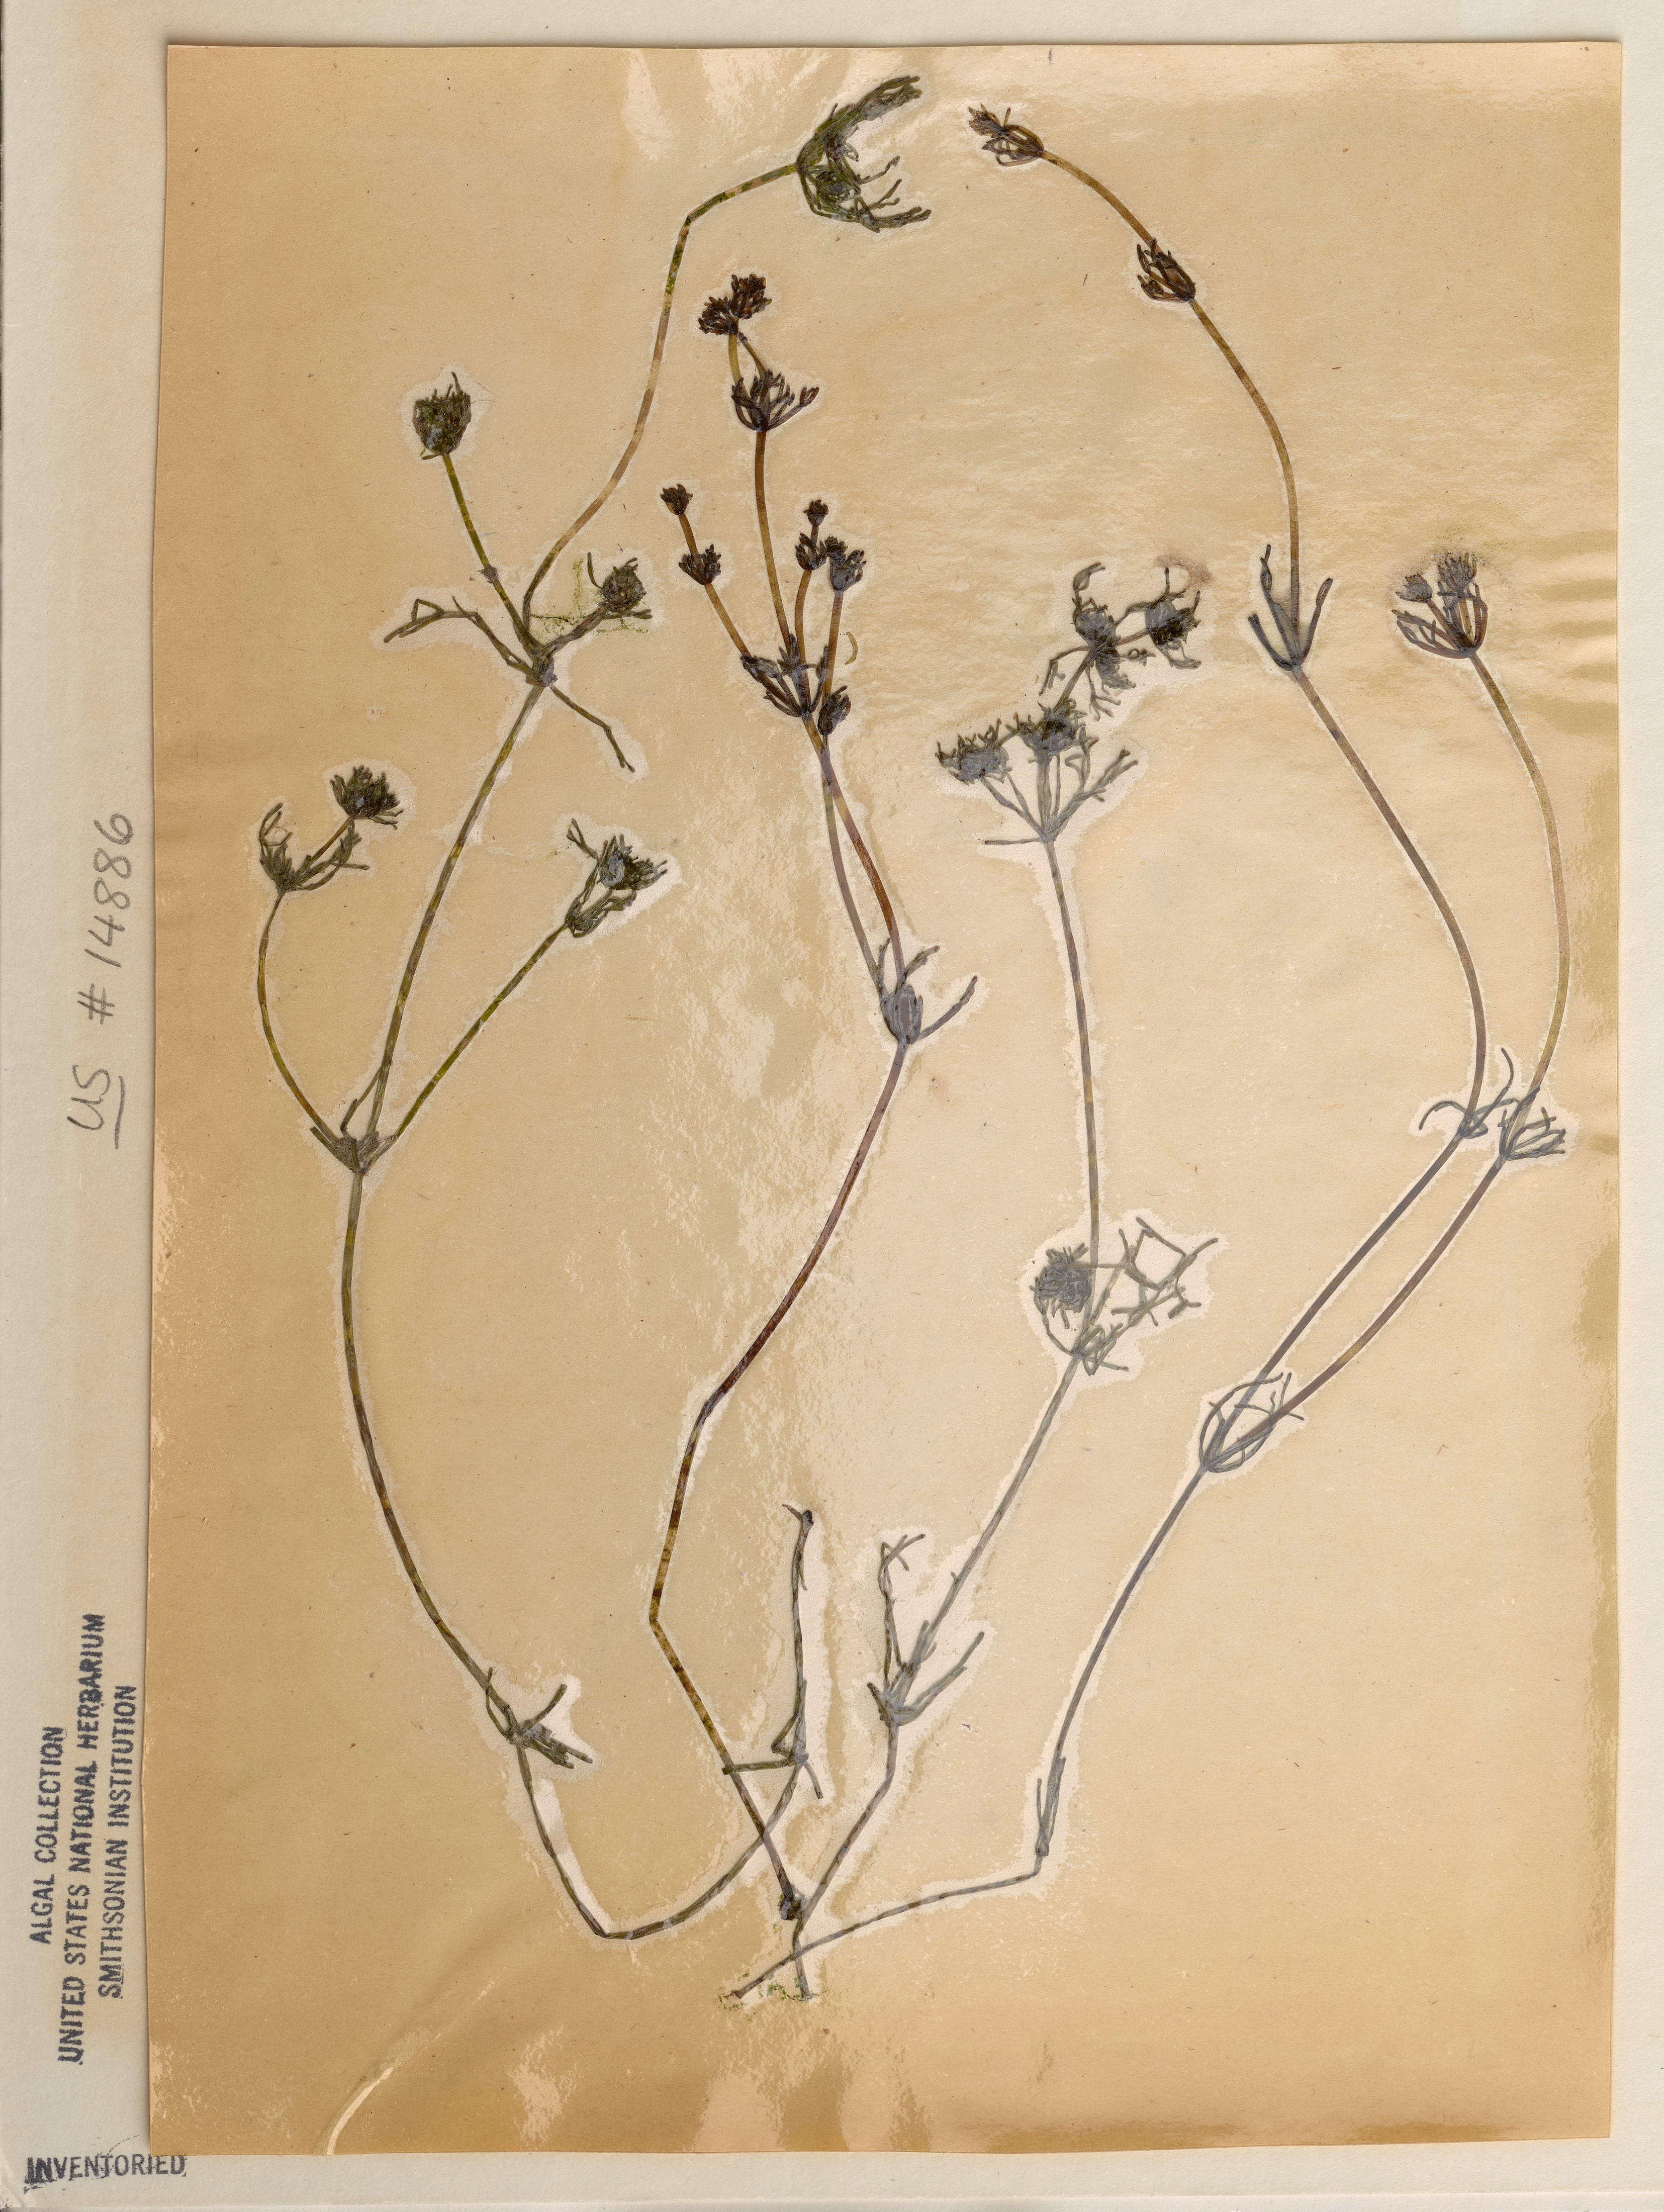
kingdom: Plantae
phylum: Charophyta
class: Charophyceae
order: Charales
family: Characeae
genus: Nitella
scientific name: Nitella opaca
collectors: W. Krause & H. Krause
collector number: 2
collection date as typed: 09 Jun 1983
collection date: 1983-06-09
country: Ireland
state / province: Connaught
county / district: Mayo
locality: Lough Mask, Clonbur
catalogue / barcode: US 14886